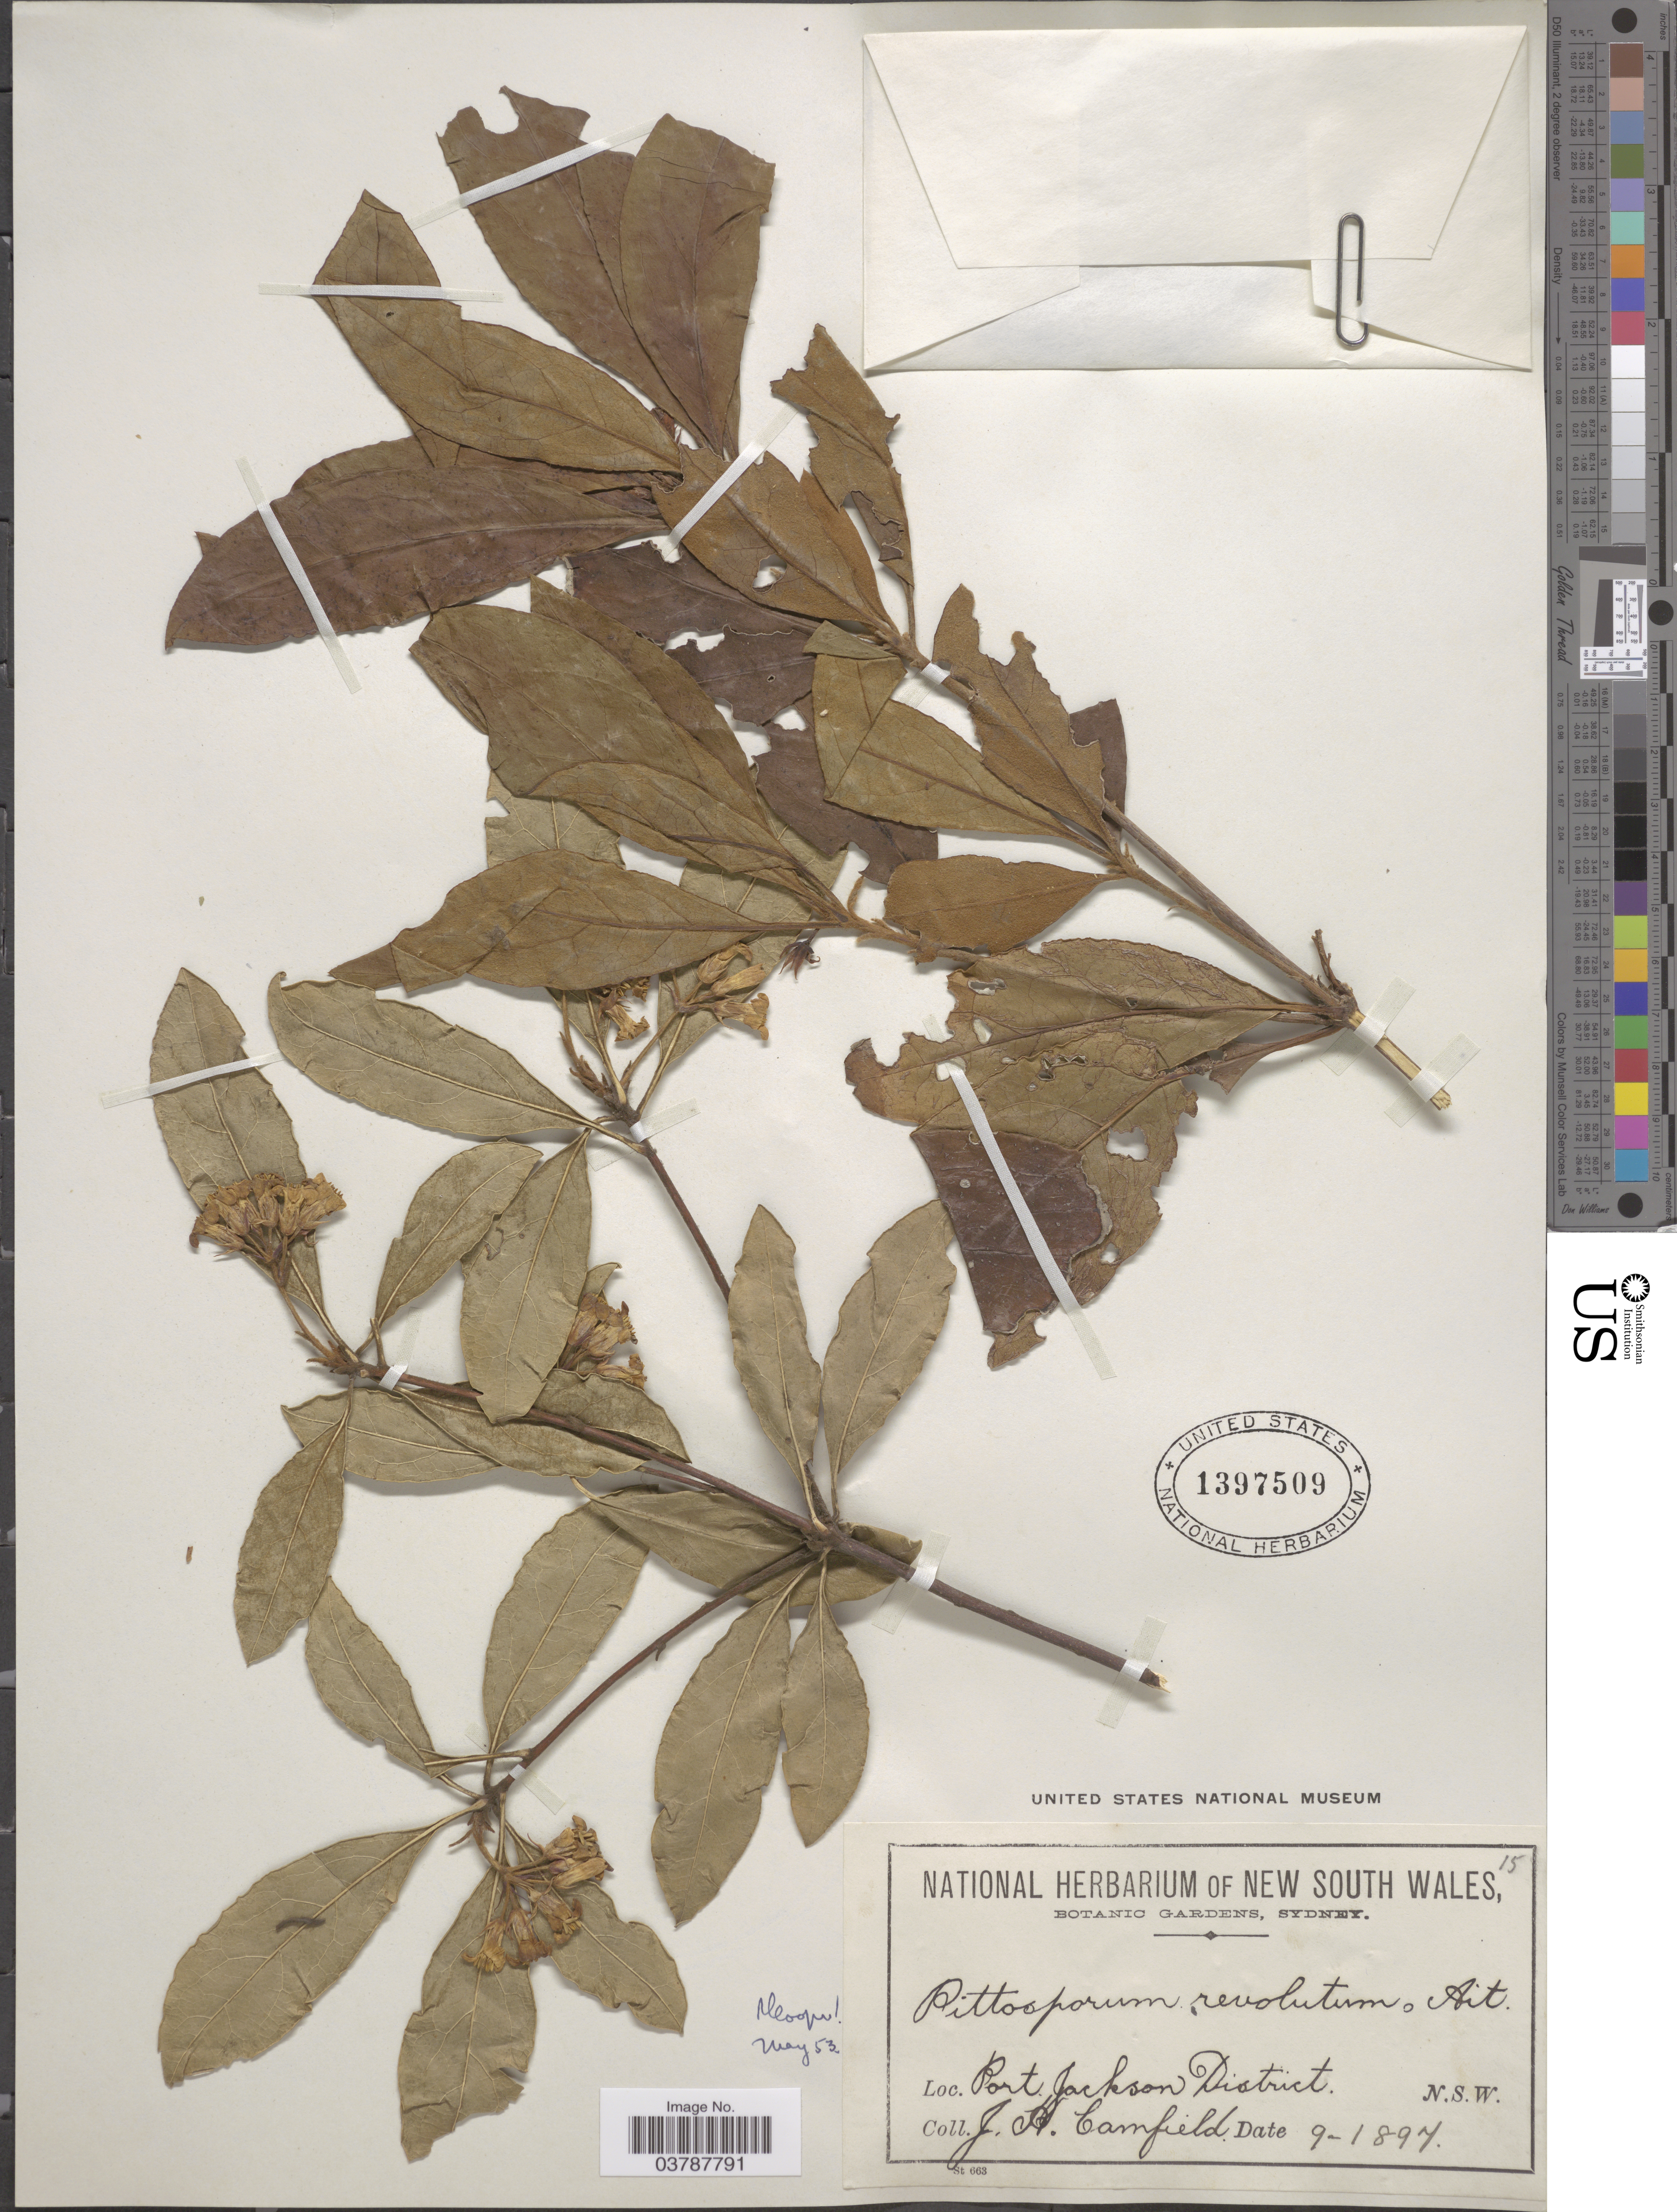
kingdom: Plantae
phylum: Tracheophyta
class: Magnoliopsida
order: Apiales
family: Pittosporaceae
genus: Pittosporum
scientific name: Pittosporum revolutum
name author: W.T. Aiton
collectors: J. Camfield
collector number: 15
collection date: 1897-09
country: Australia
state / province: New South Wales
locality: Port Jackson District. N.S.W.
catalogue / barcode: US 1397509